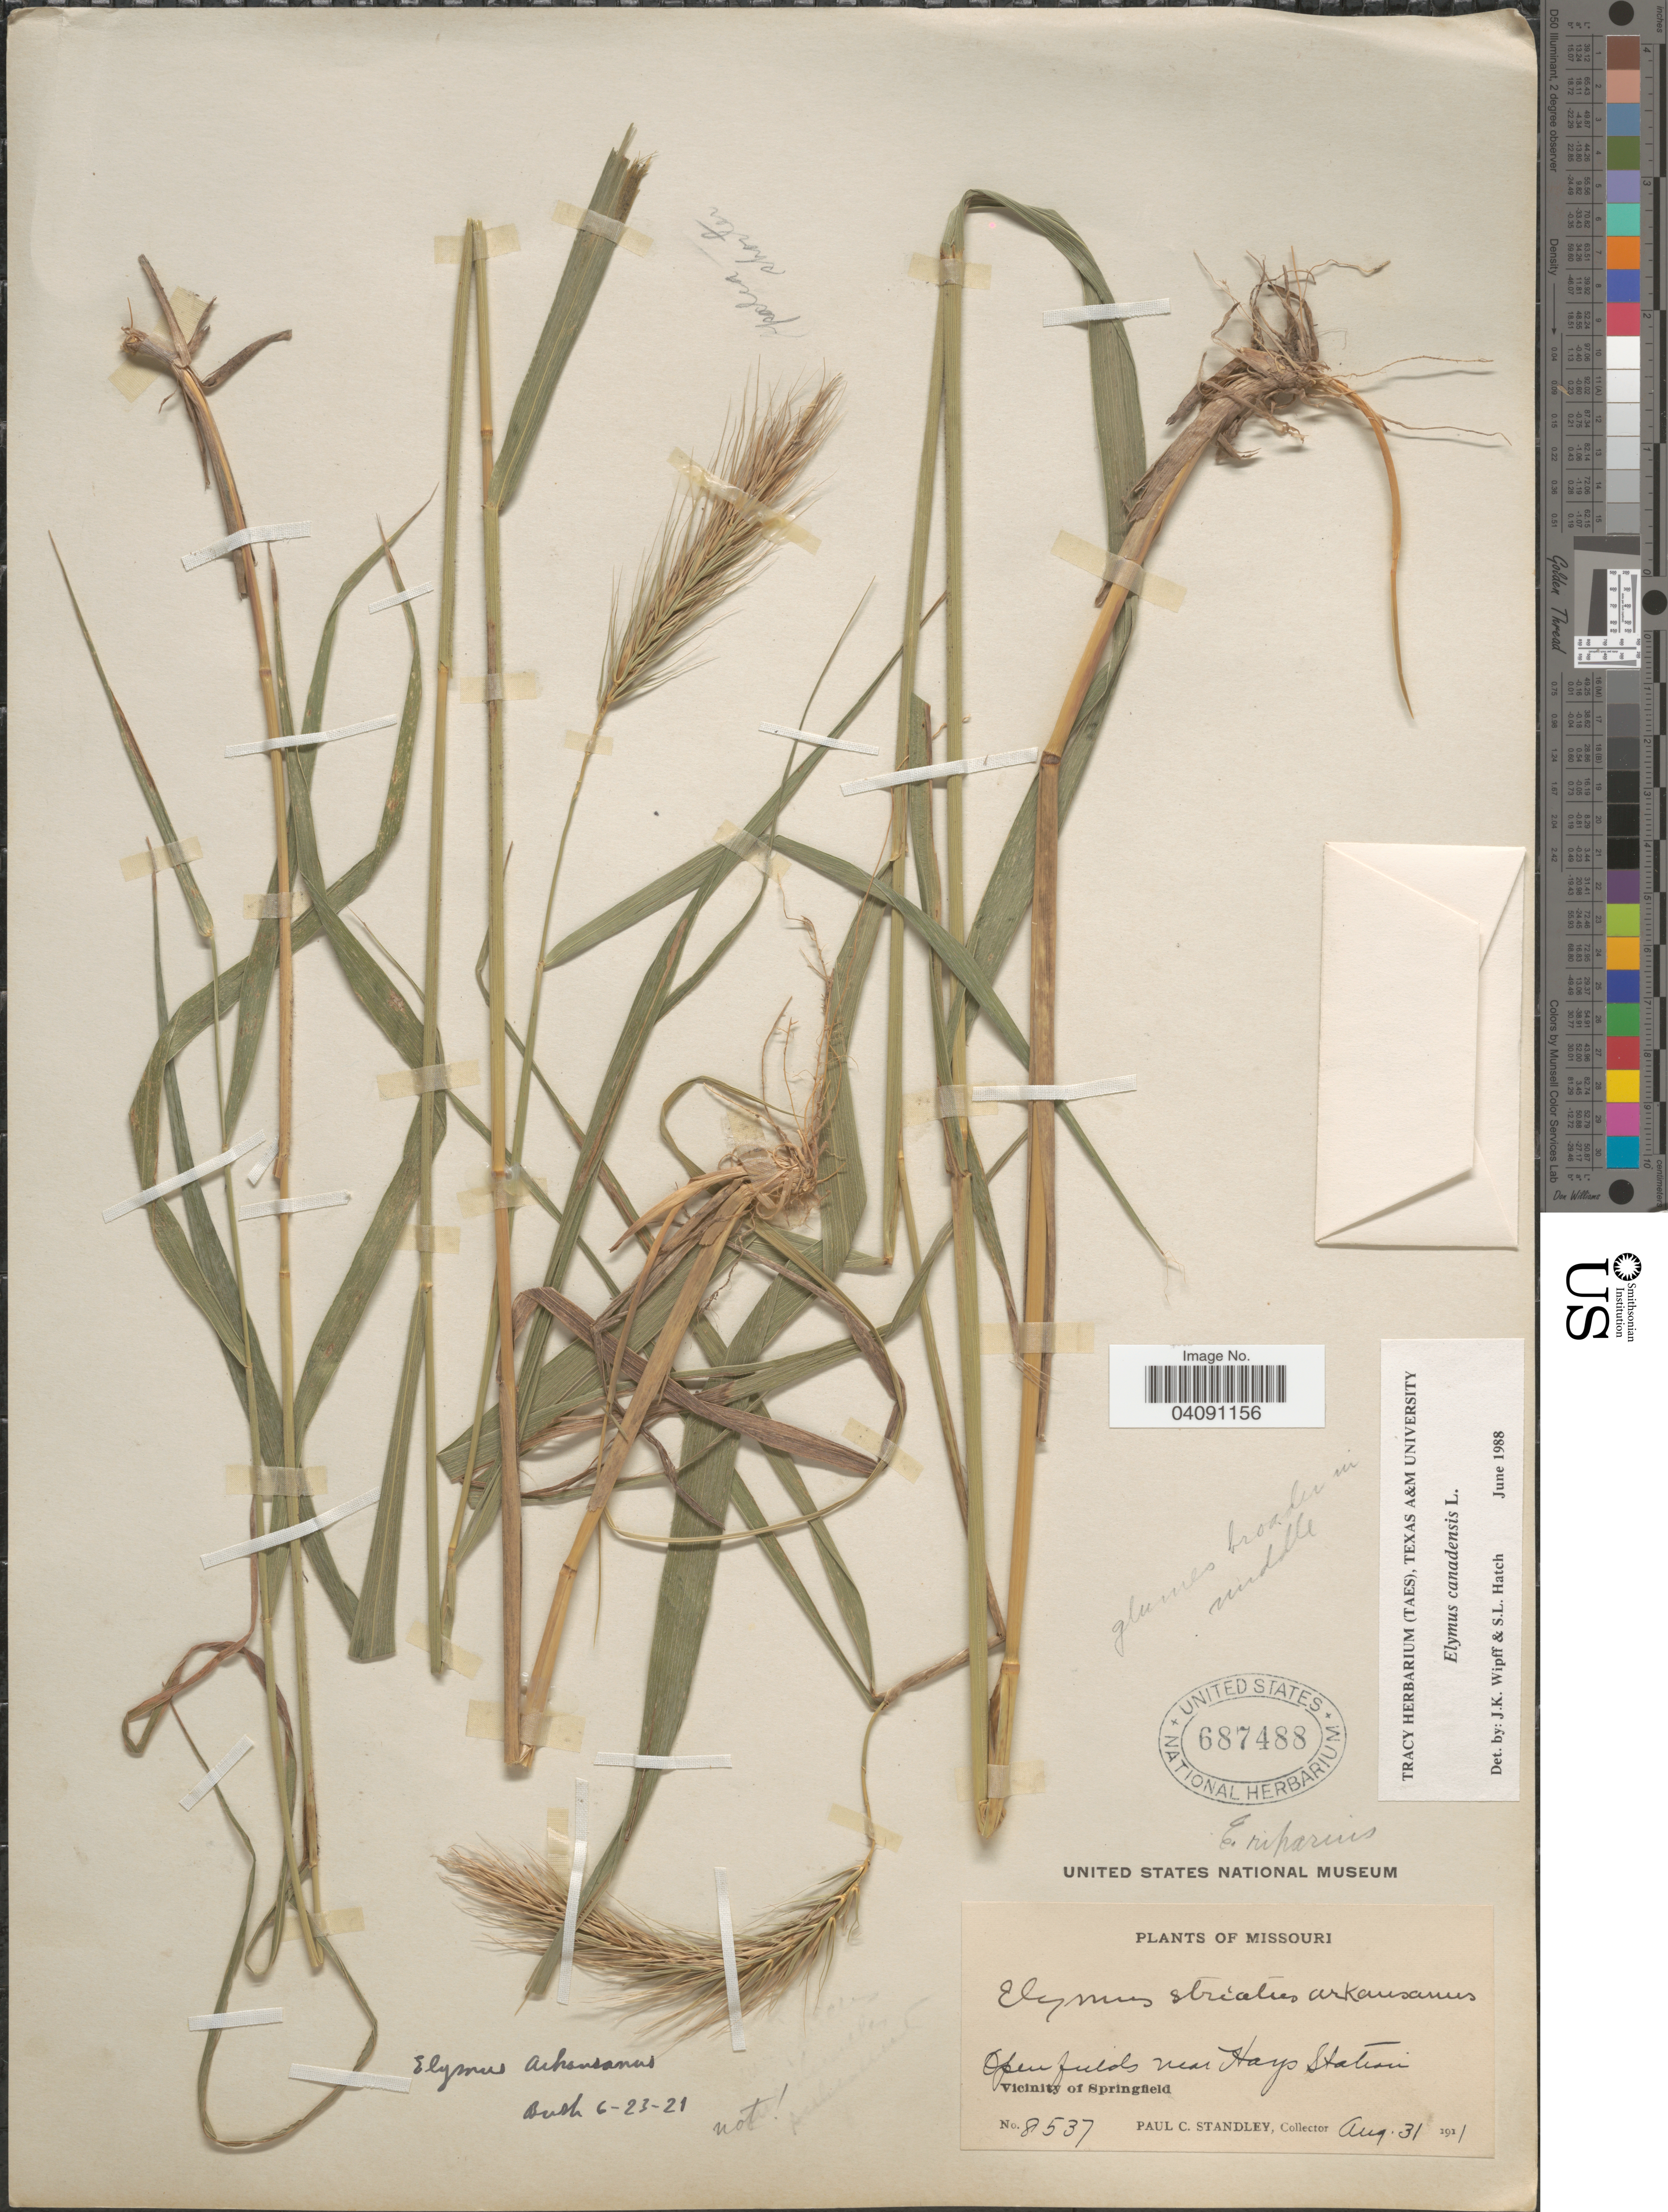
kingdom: Plantae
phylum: Tracheophyta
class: Liliopsida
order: Poales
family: Poaceae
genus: Elymus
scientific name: Elymus canadensis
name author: L.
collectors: P. C. Standley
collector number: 8537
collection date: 1911-08-31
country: United States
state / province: Missouri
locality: Open fields near Hays Station. Vicinity of Springfield.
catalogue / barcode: US 687488